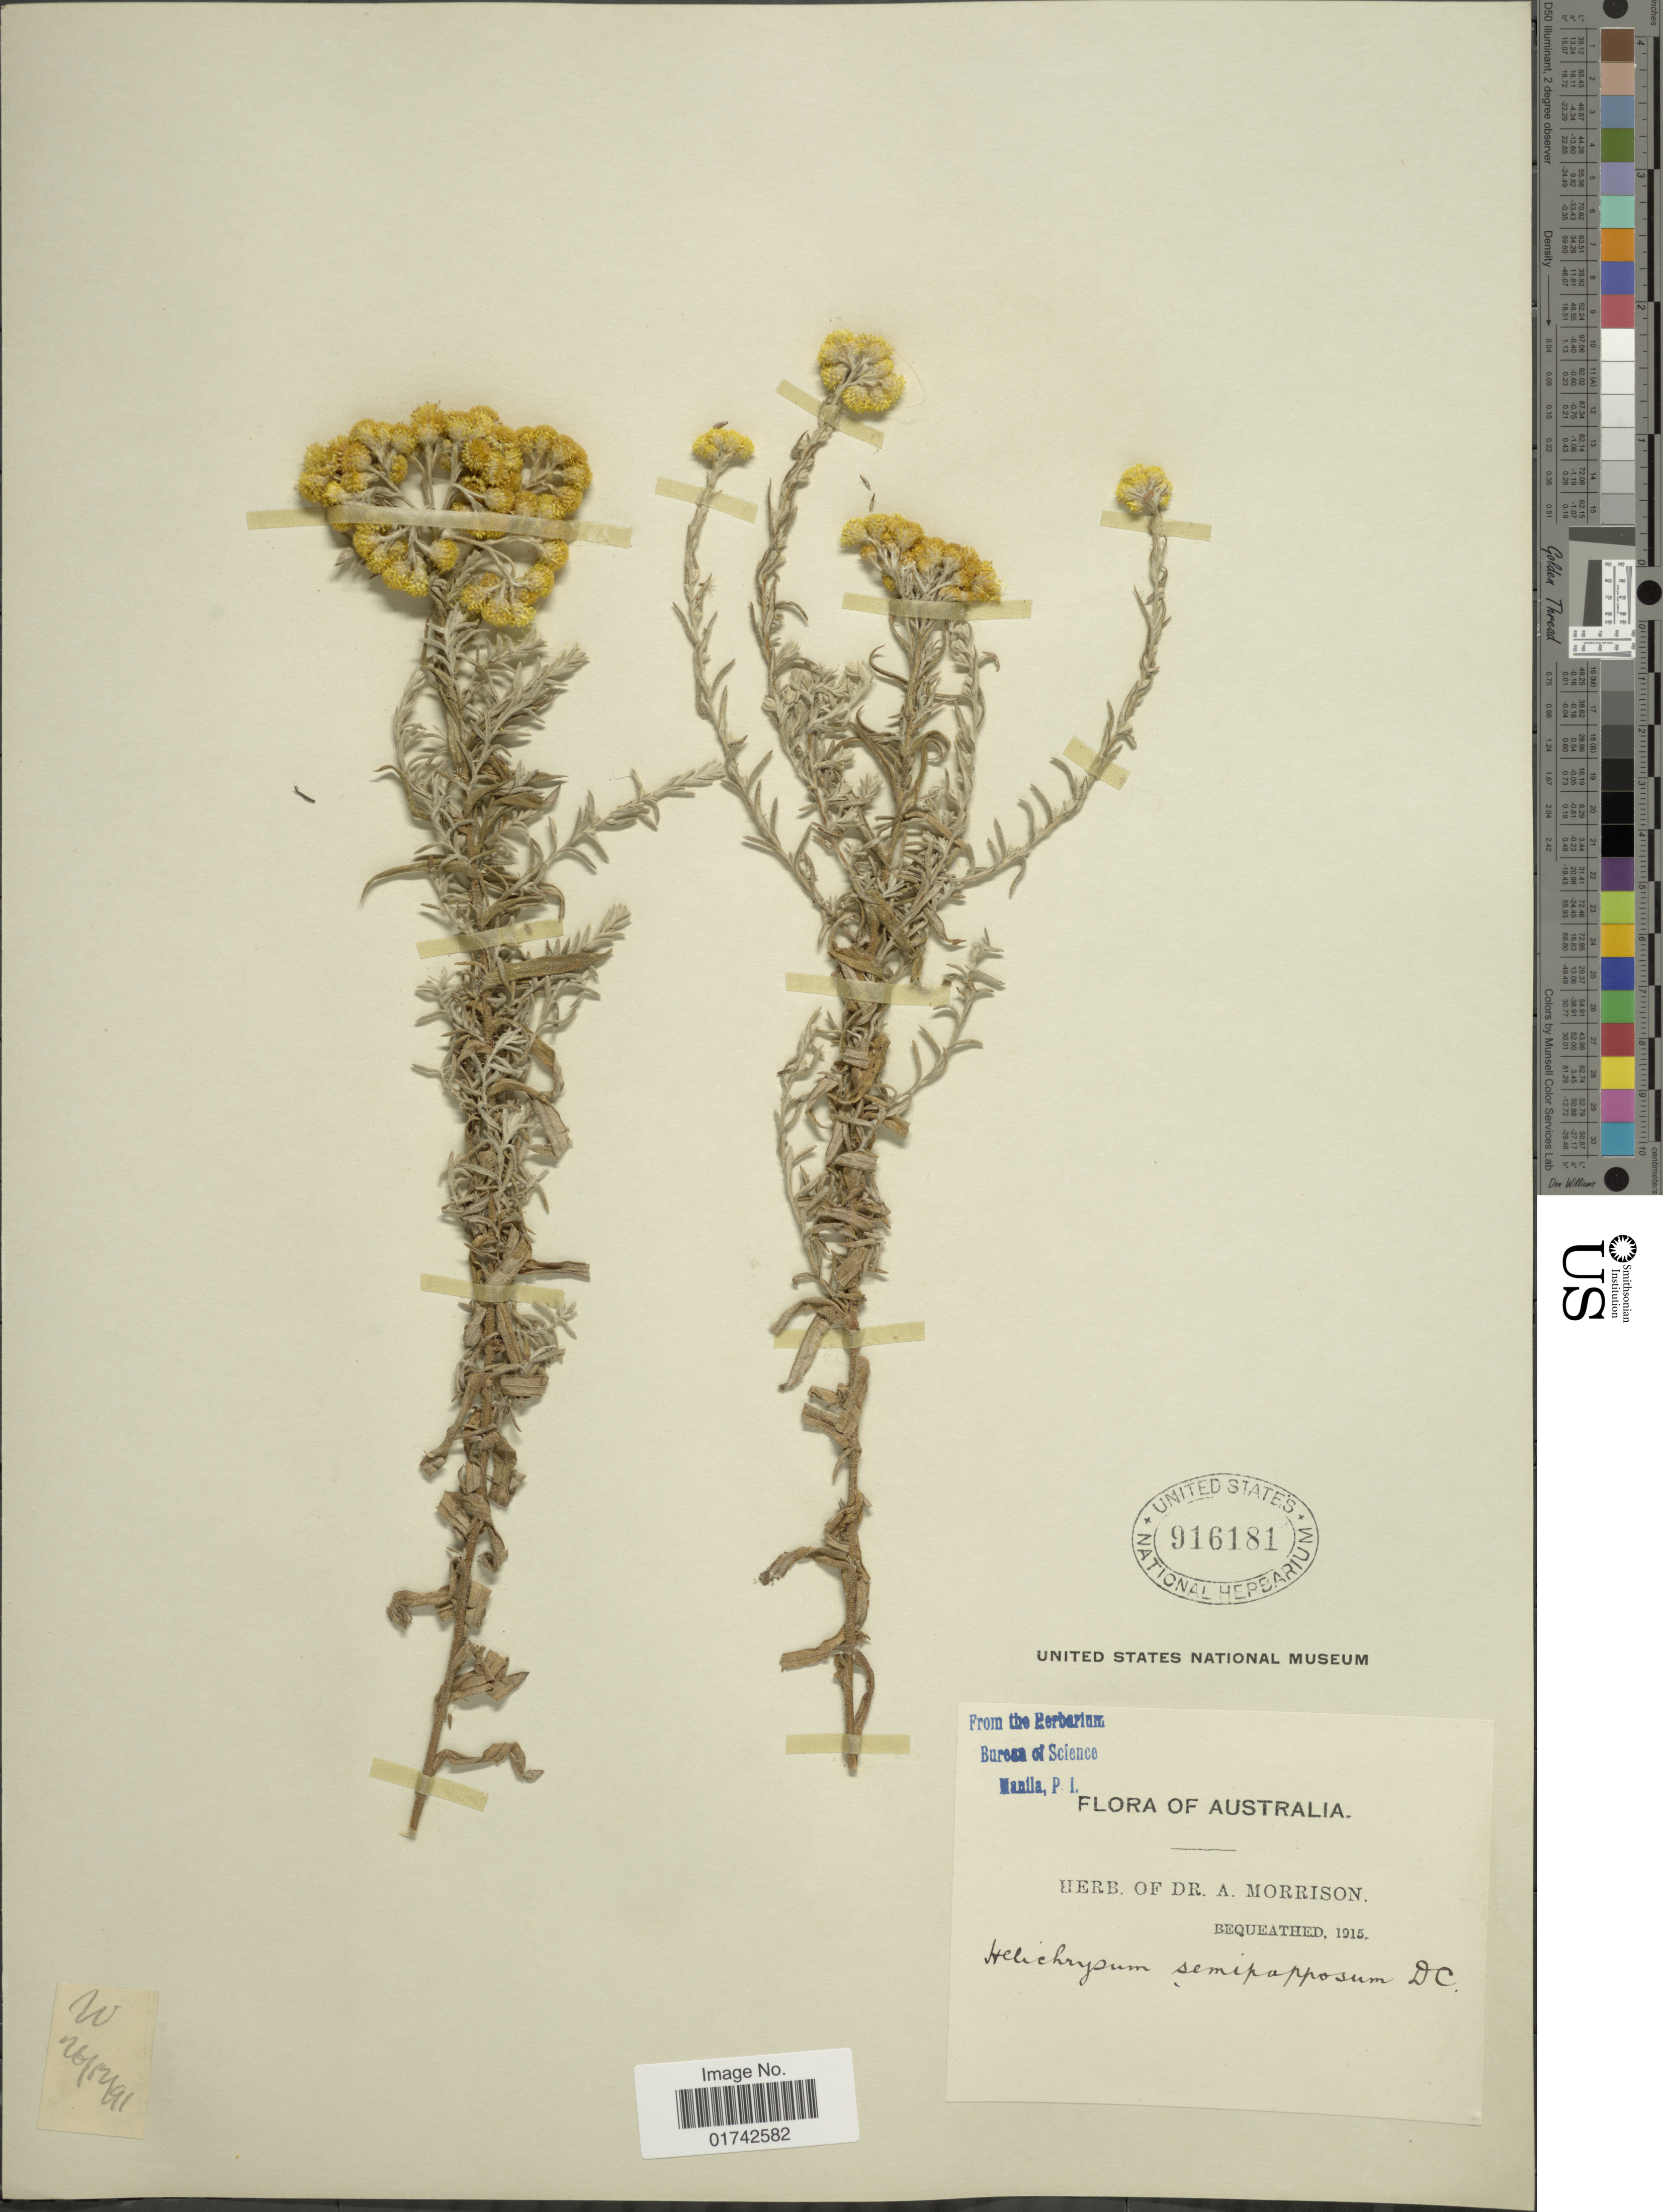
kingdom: Plantae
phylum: Tracheophyta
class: Magnoliopsida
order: Asterales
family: Asteraceae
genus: Helichrysum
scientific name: Helichrysum semipapposum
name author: DC.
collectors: ex herb. Dr. A. Morrison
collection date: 1915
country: Australia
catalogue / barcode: US 916181